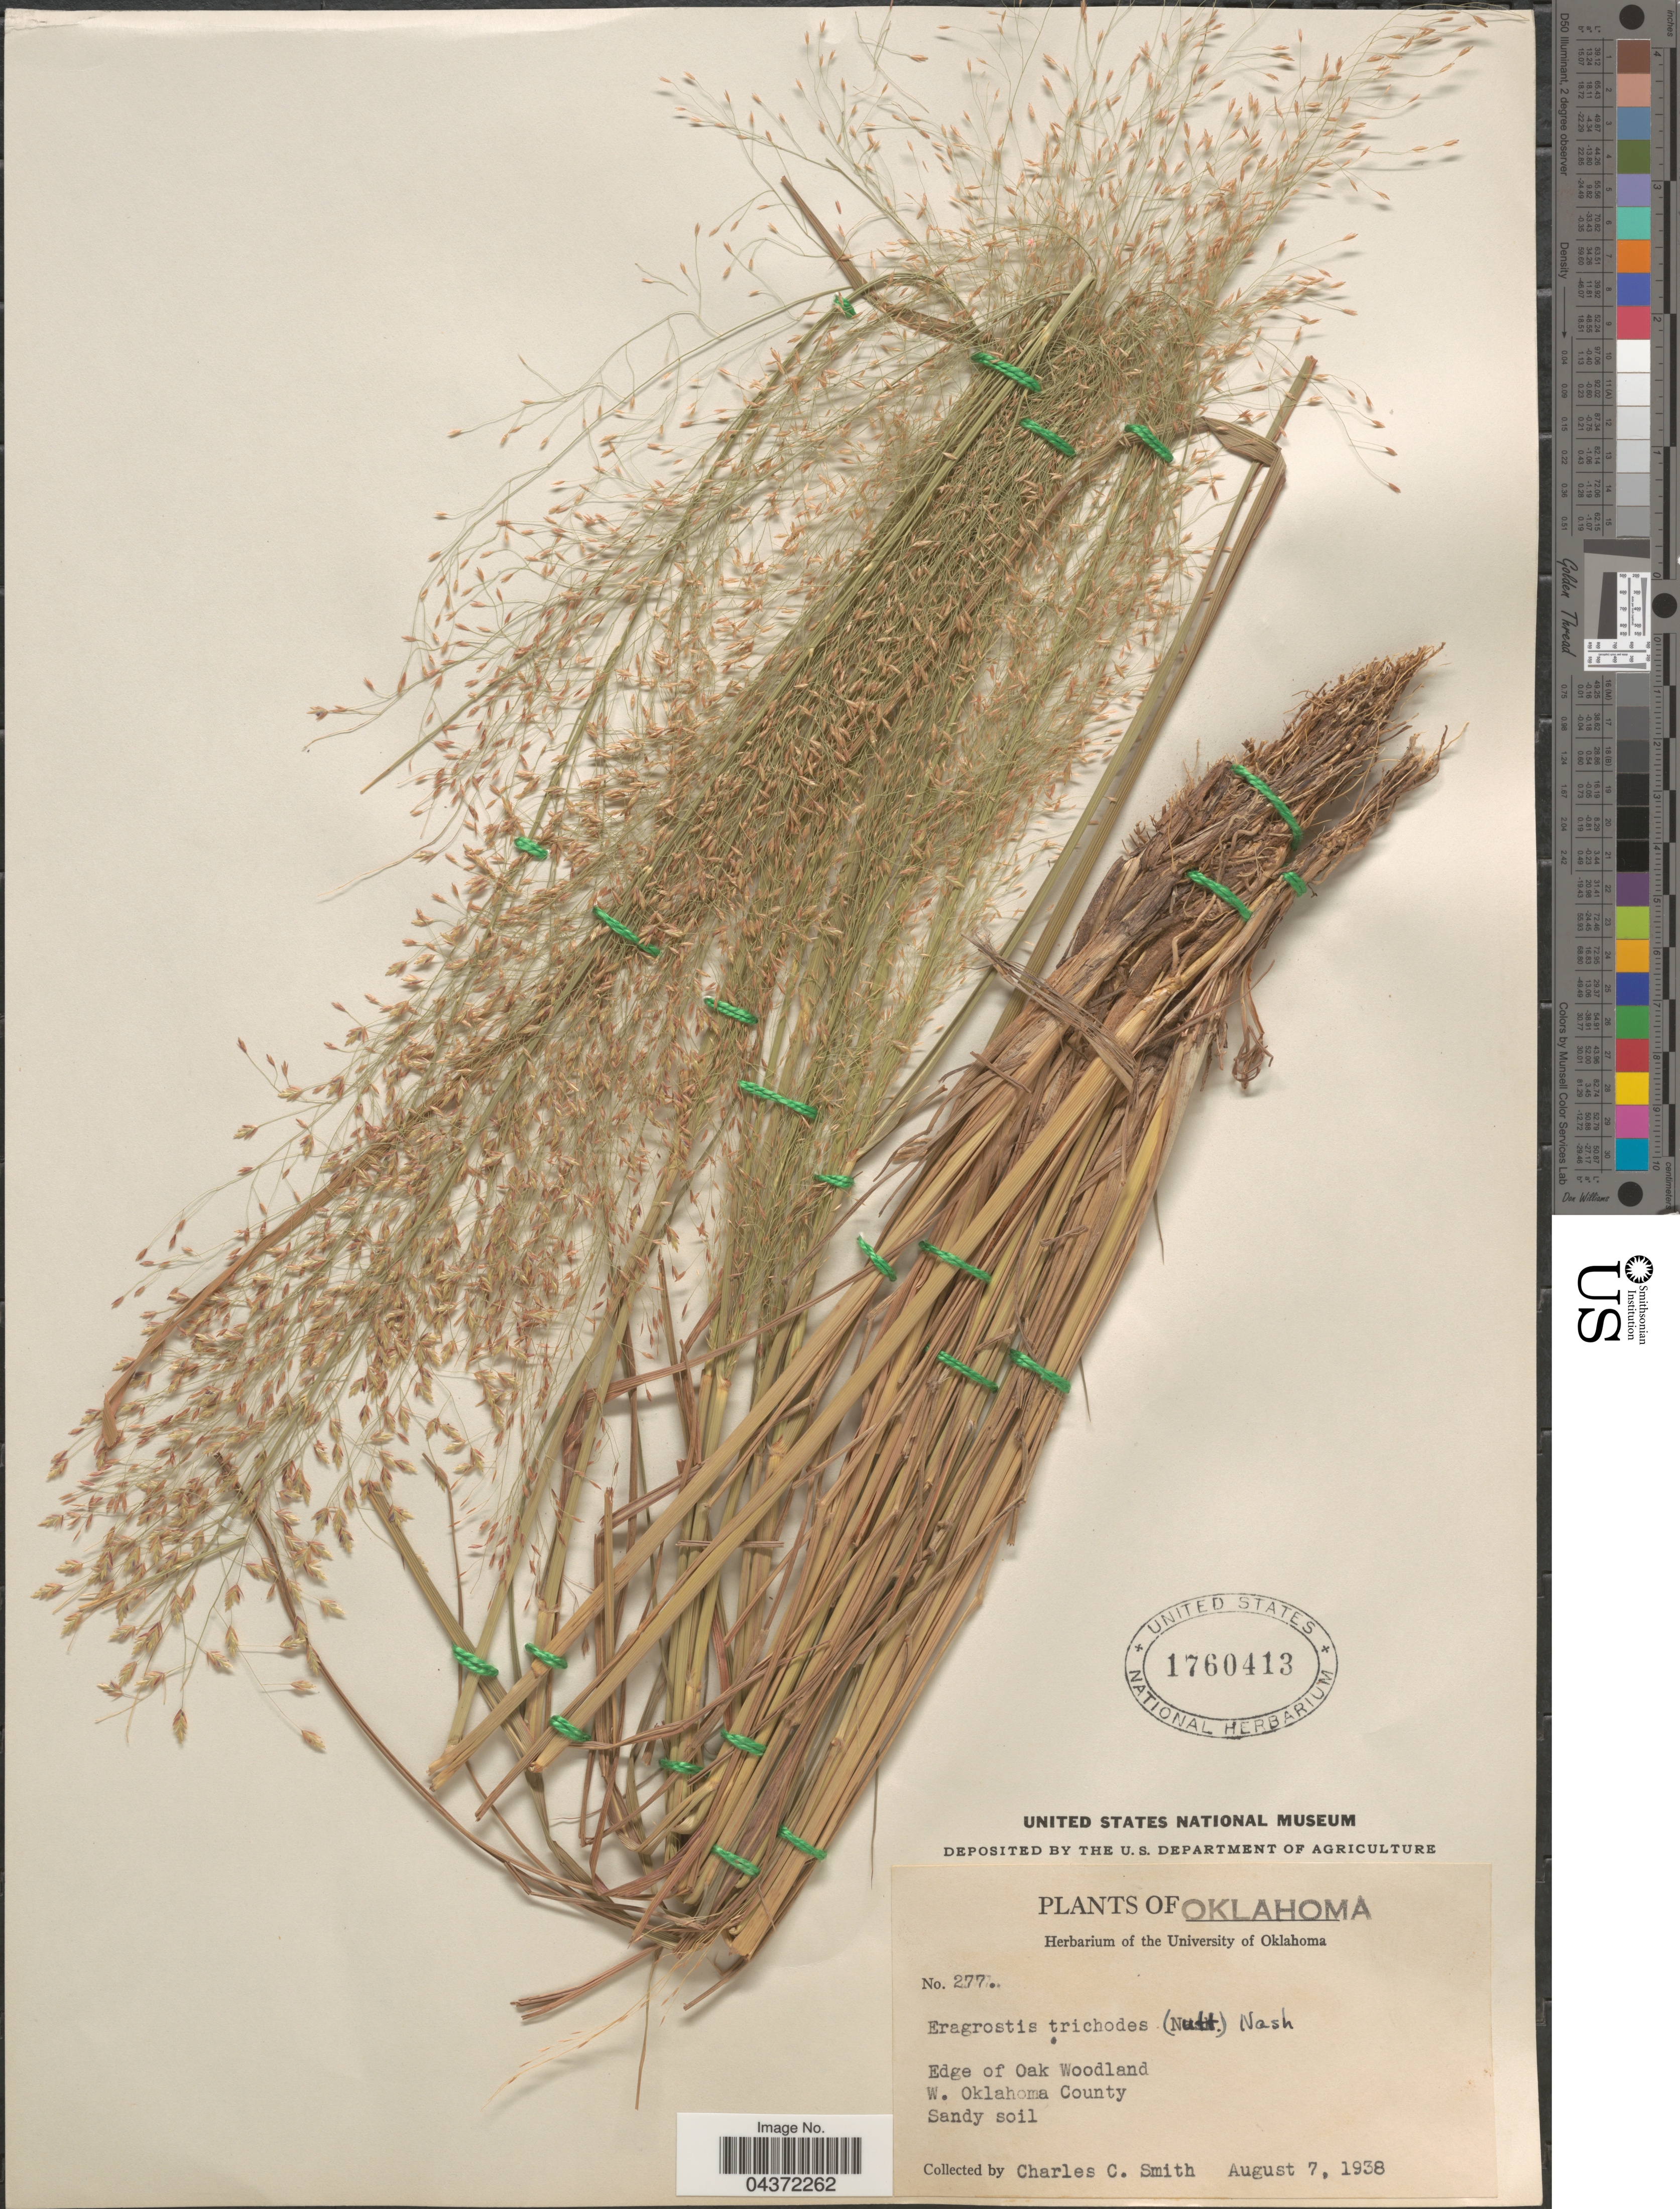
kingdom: Plantae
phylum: Tracheophyta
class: Liliopsida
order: Poales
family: Poaceae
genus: Eragrostis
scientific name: Eragrostis trichodes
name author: (Nutt.) Alph. Wood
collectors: Ch. C. Smith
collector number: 277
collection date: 1938-08-07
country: United States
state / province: Oklahoma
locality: Edge of Oak Woodland. W. Oklahoma County.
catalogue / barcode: US 1760413